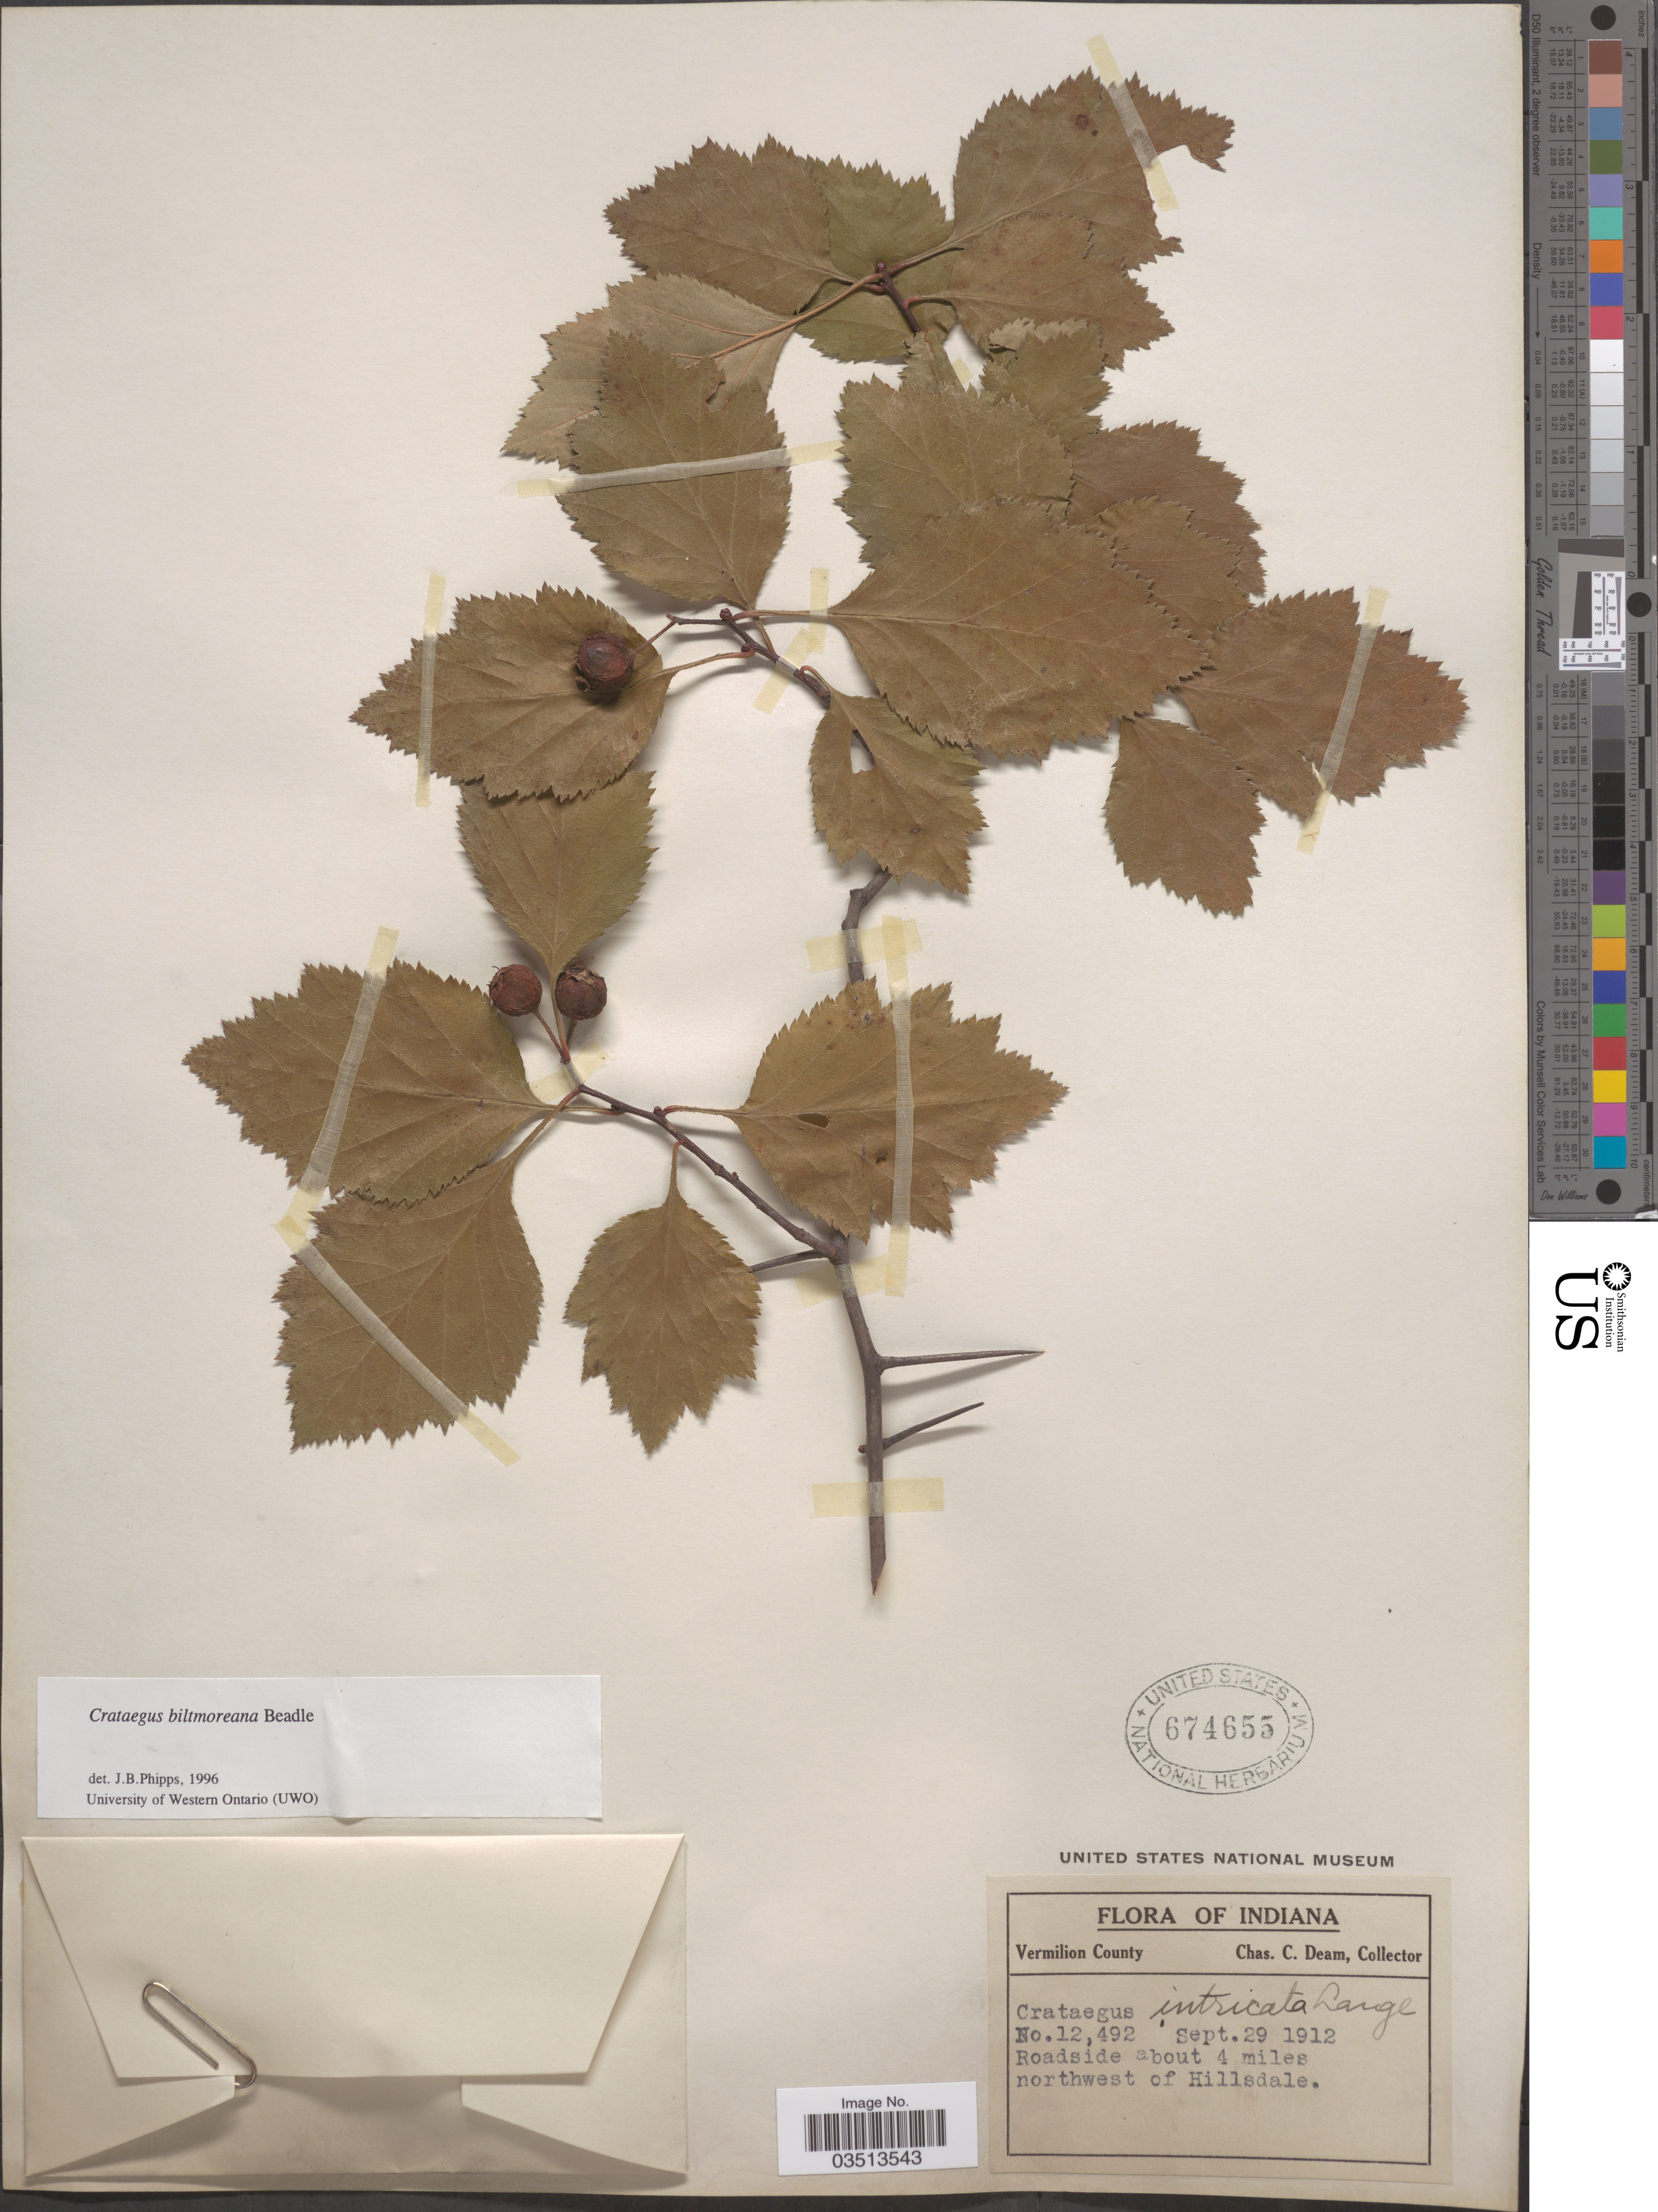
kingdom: Plantae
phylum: Tracheophyta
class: Magnoliopsida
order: Rosales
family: Rosaceae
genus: Crataegus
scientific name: Crataegus biltmoreana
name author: Beadle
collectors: C. C. Deam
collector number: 12492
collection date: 1912-09-29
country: United States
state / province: Indiana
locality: Vermilion County. Roadside about 4 miles northwest of Hillsdale.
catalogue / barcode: US 674655